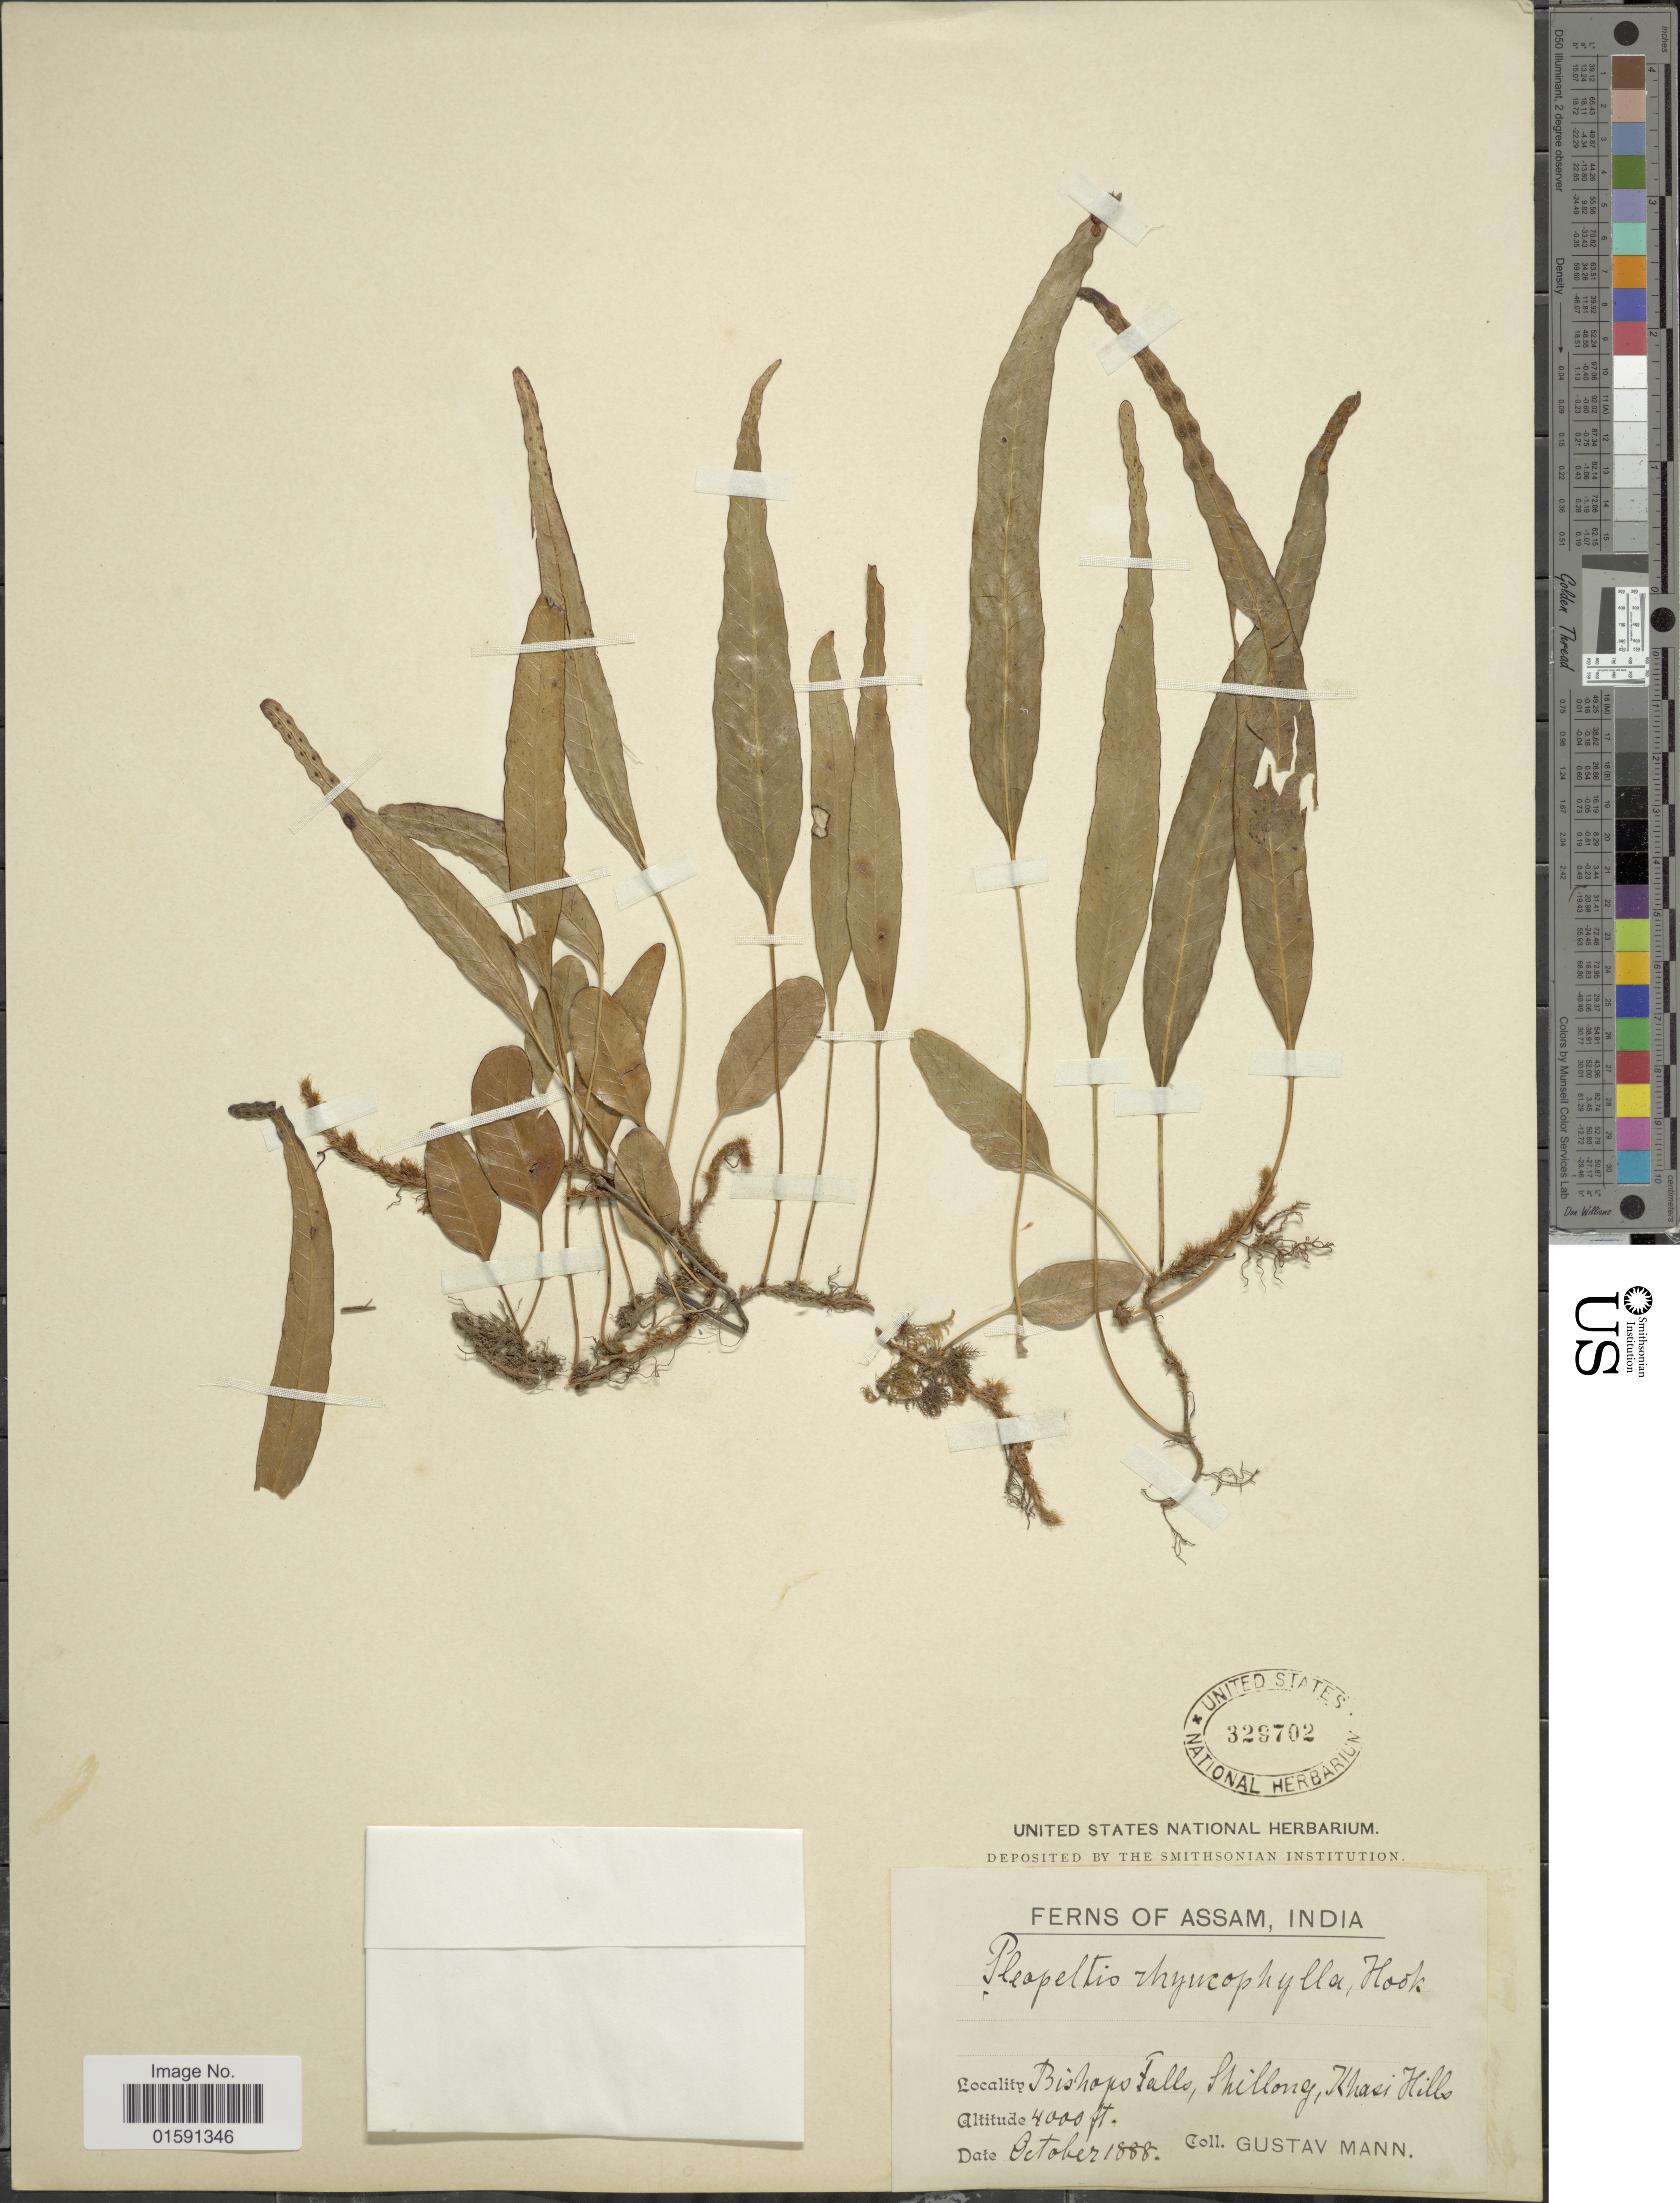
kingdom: Plantae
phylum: Tracheophyta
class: Polypodiopsida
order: Polypodiales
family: Polypodiaceae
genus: Selliguea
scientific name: Selliguea rhynchophylla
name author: (Hook.) Fraser-Jenk.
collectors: G. Mann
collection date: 1888-10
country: India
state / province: Meghalaya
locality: Bishops Falls, Shillong, Khasi Hills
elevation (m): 1219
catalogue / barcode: US 328702